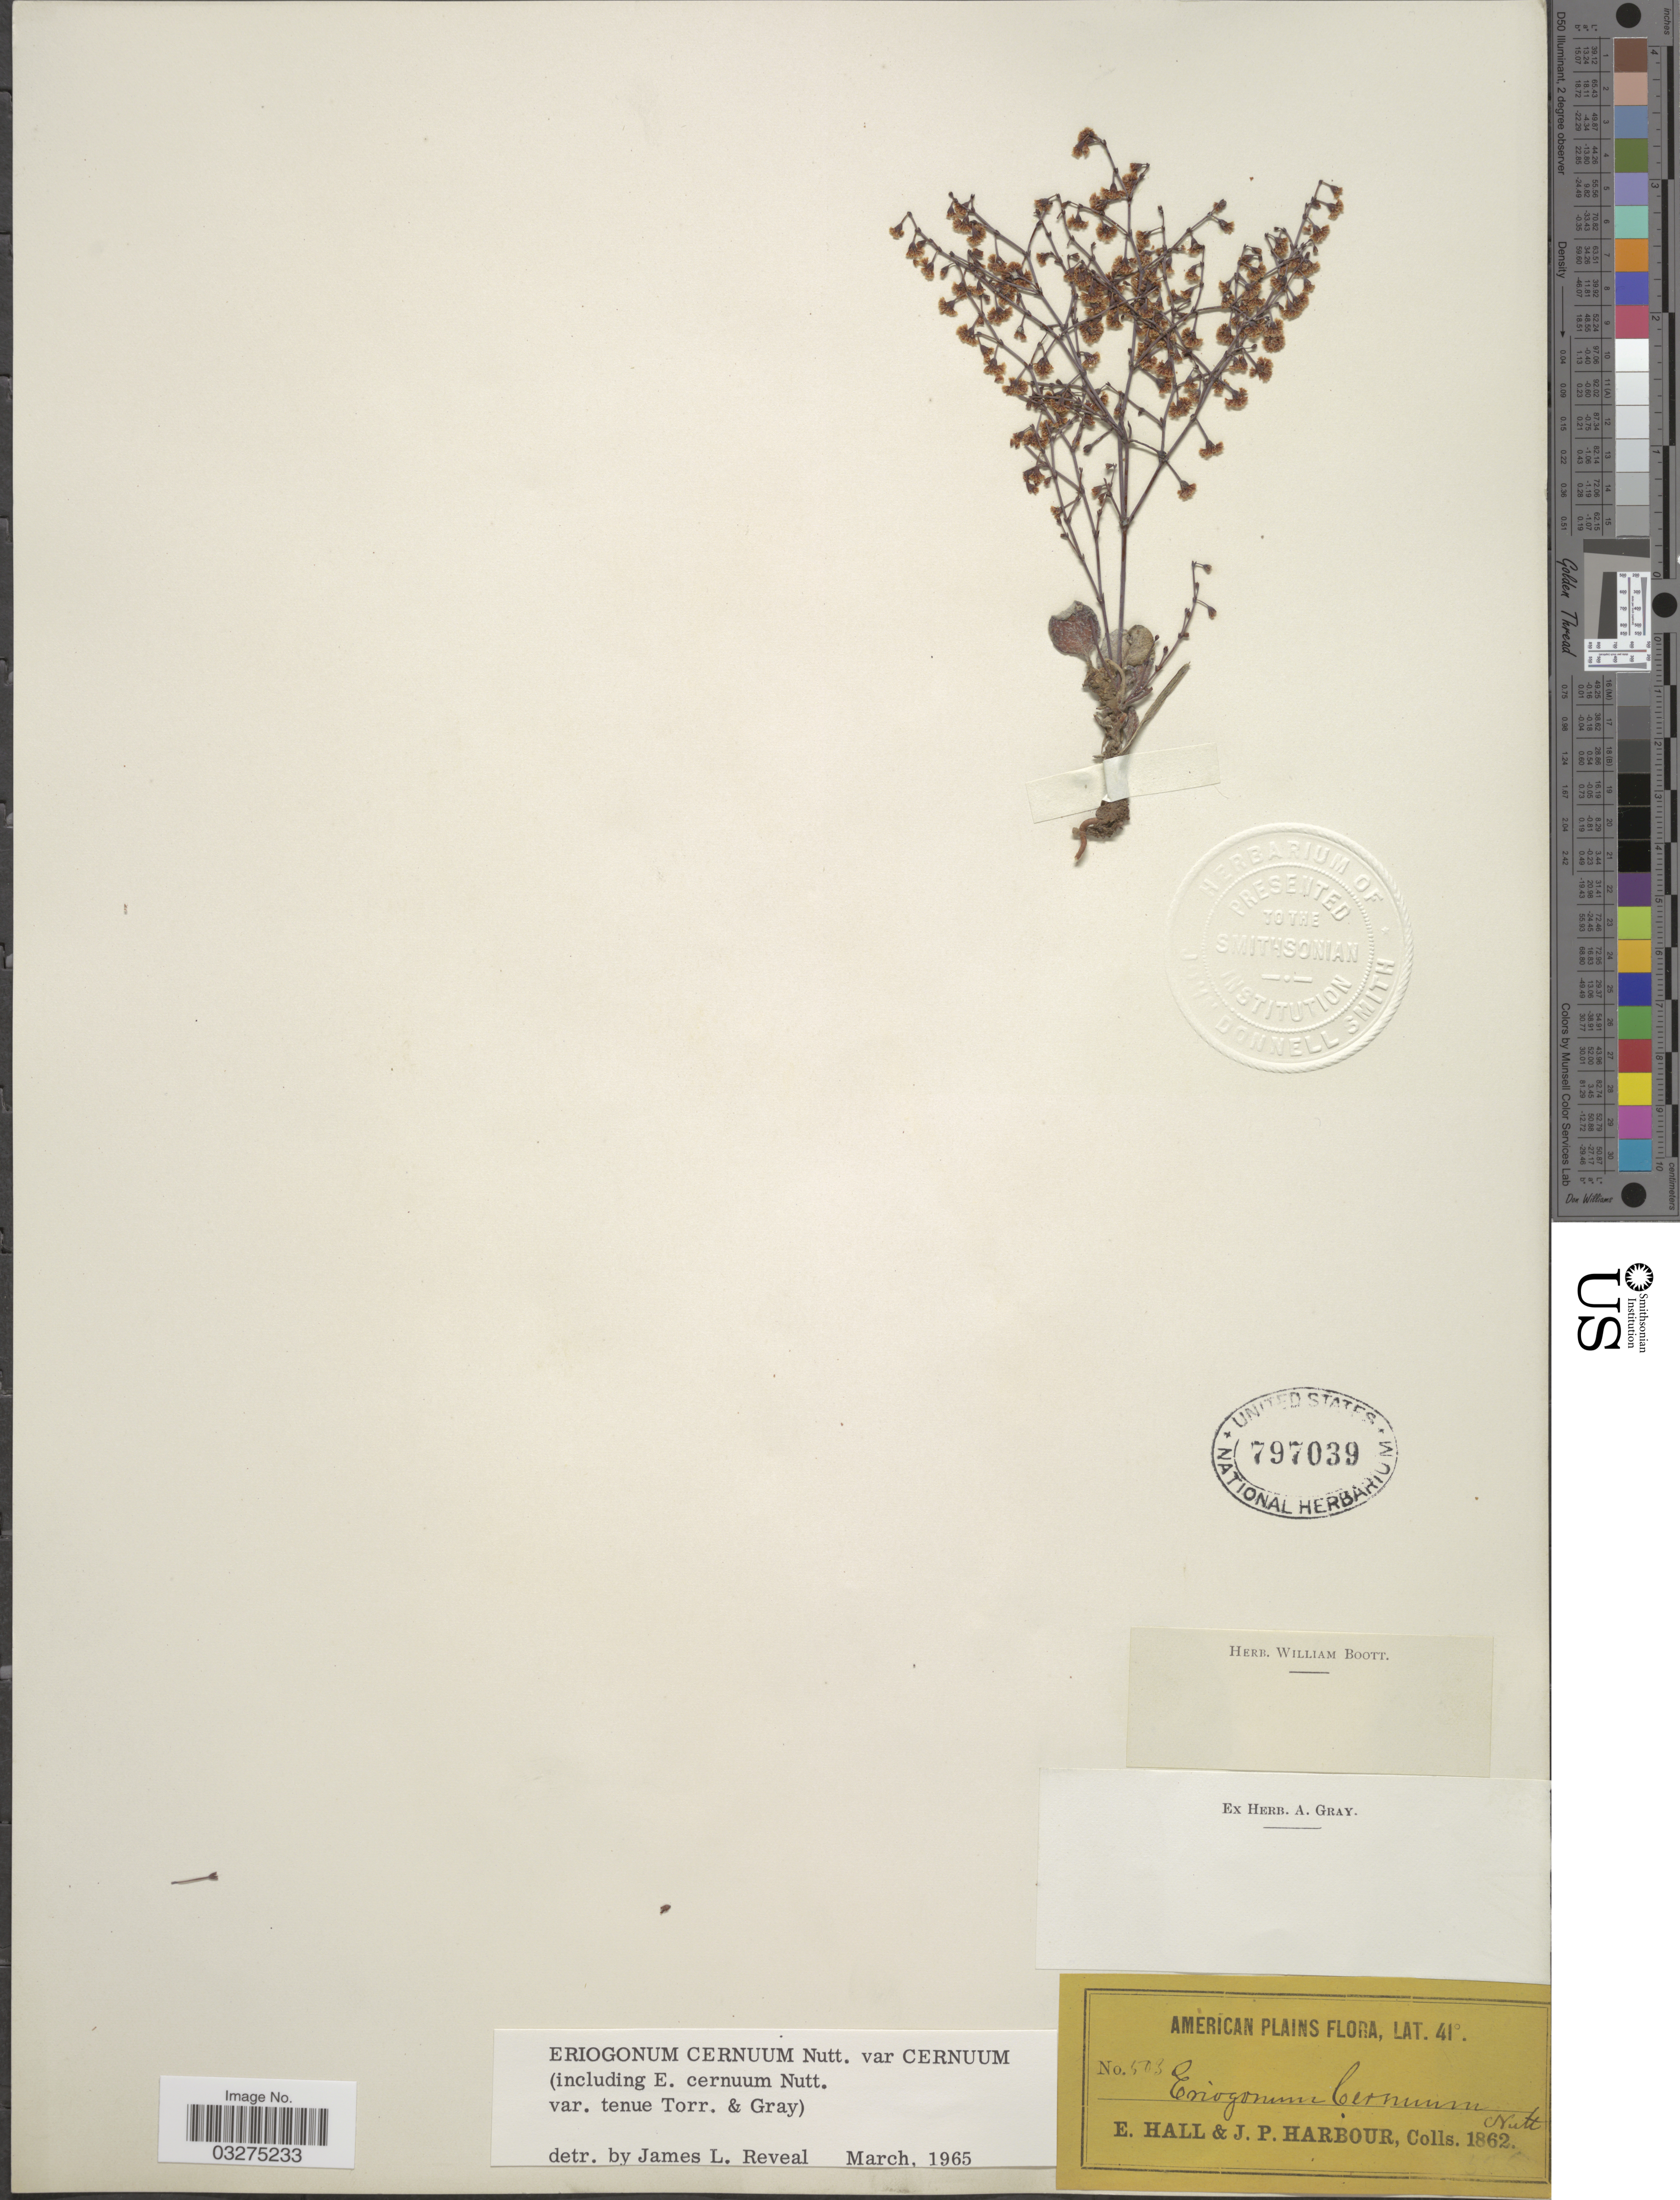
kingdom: Plantae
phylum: Tracheophyta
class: Magnoliopsida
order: Caryophyllales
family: Polygonaceae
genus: Eriogonum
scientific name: Eriogonum cernuum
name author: Nutt.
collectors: E. Hall & J. Harbour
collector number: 503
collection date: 1862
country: United States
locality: American Plains.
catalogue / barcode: US 797039